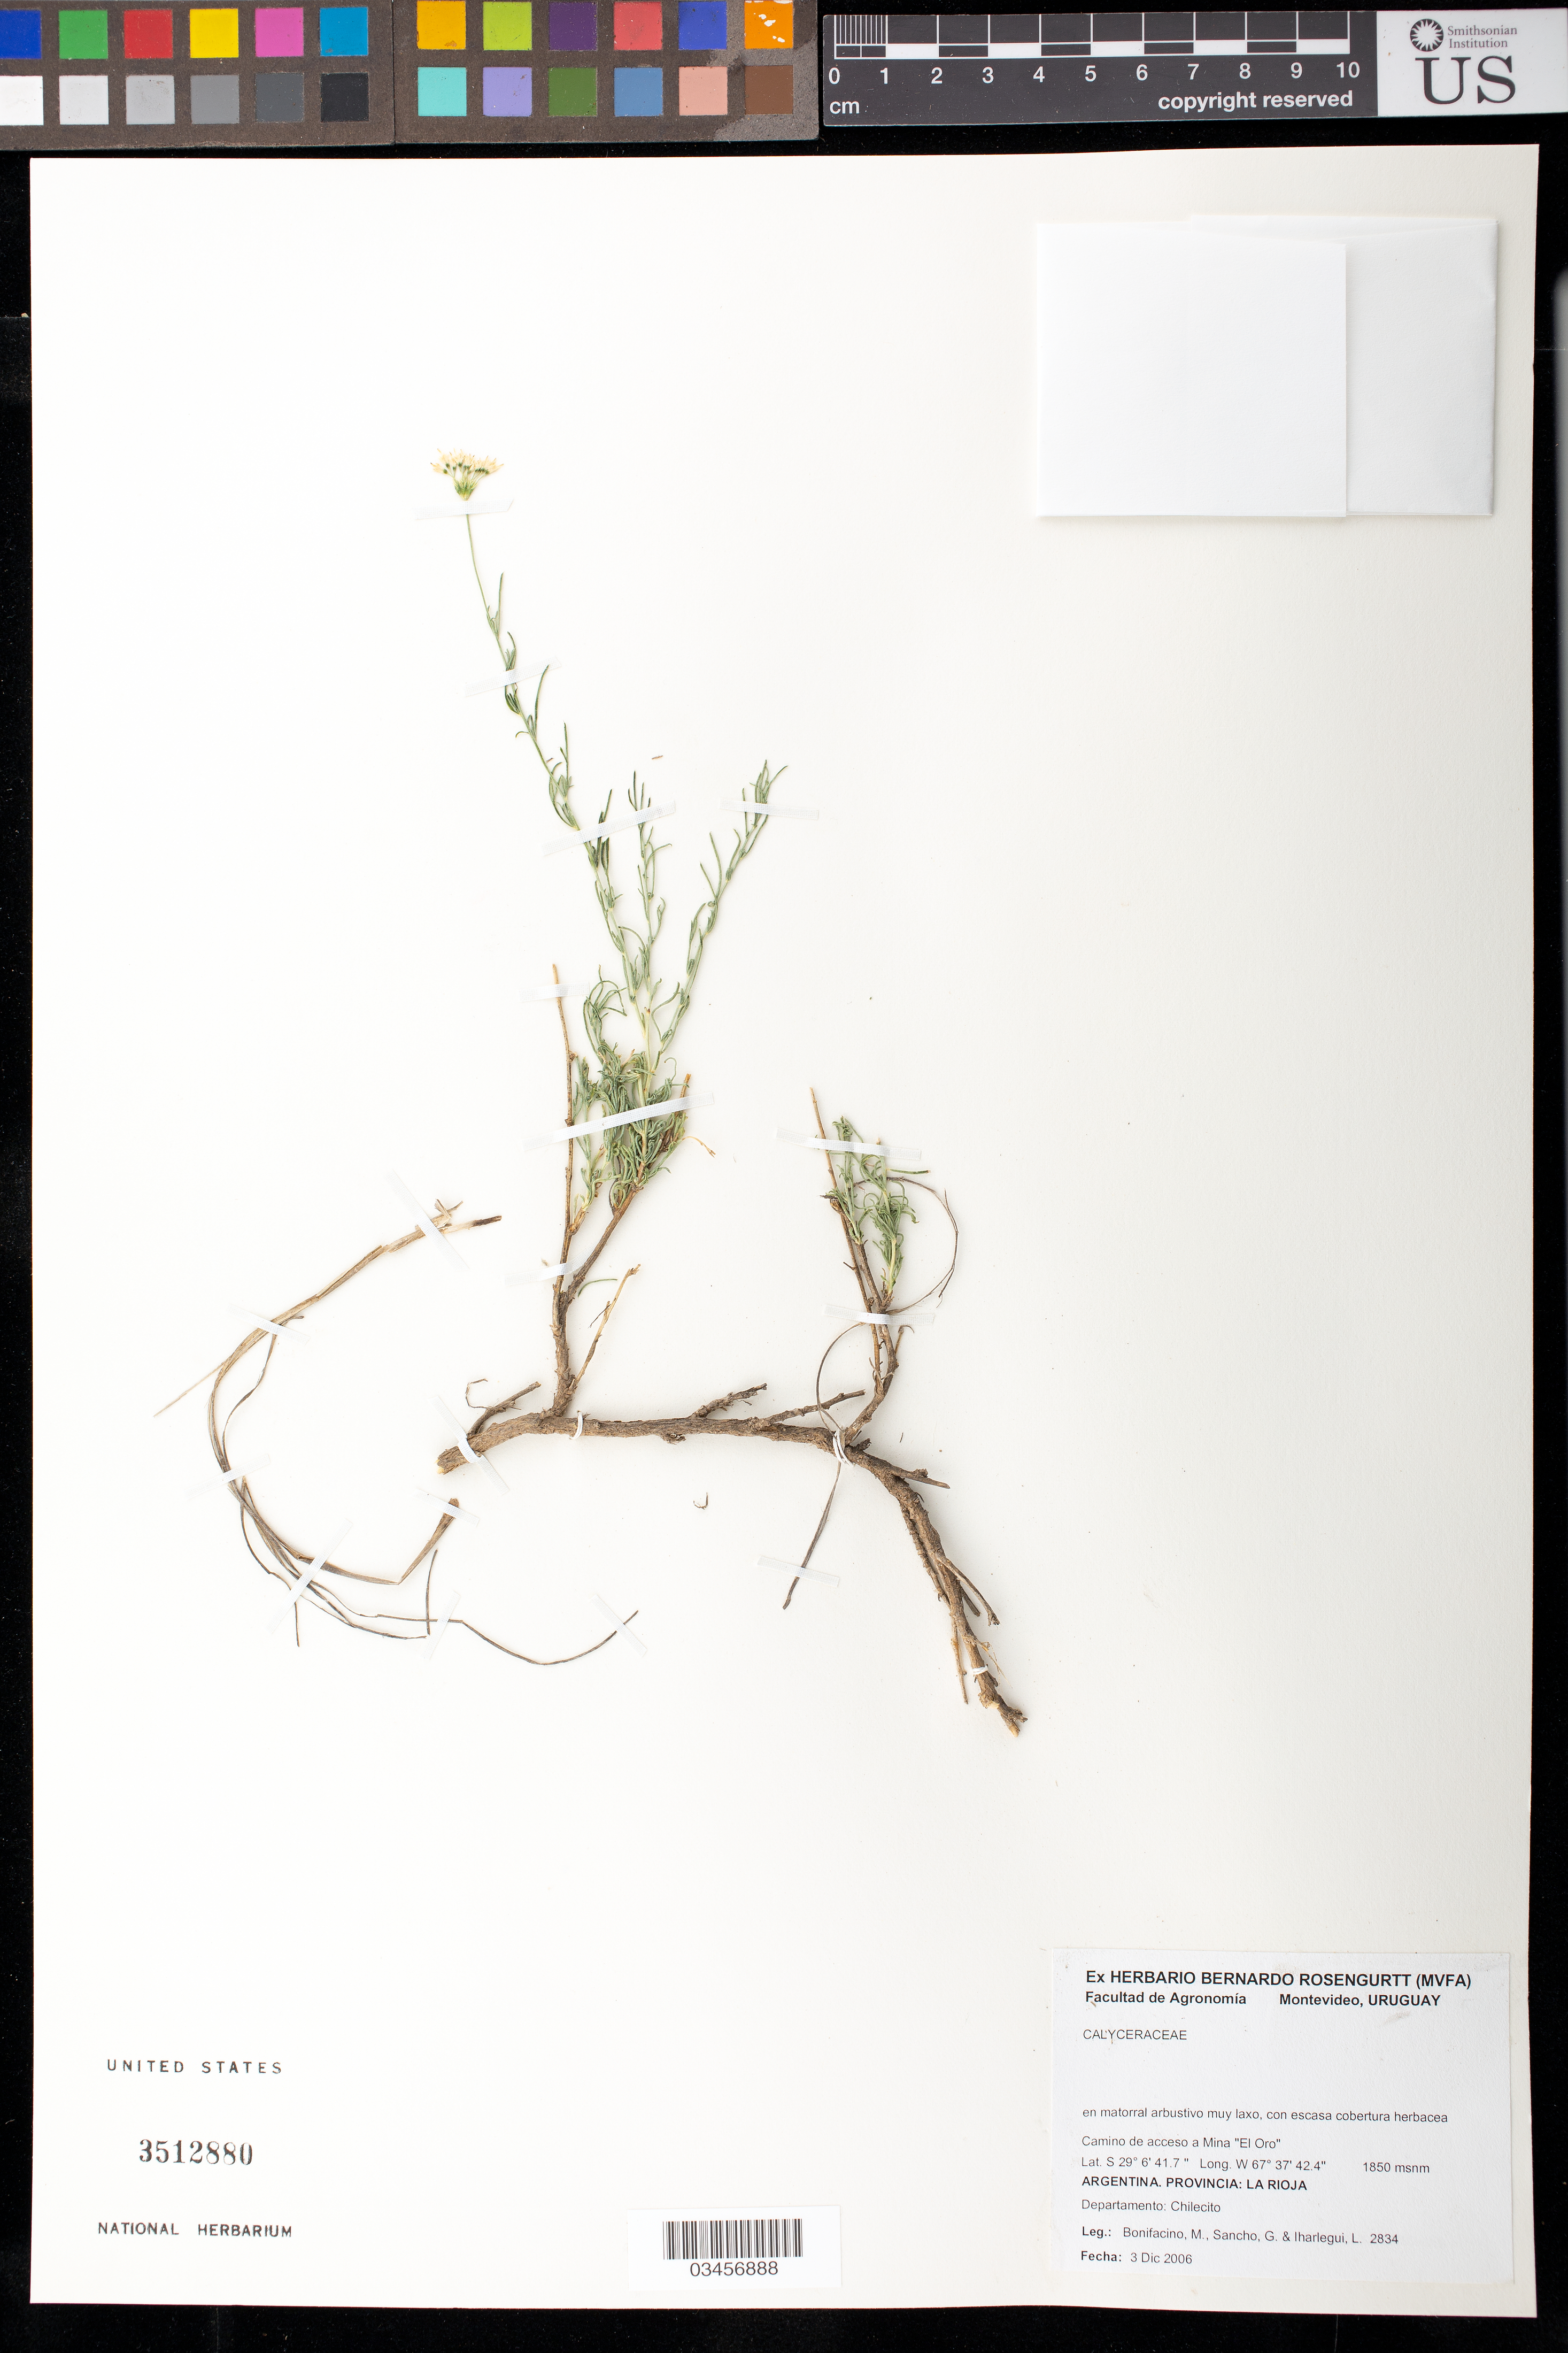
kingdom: Plantae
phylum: Tracheophyta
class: Magnoliopsida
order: Asterales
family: Calyceraceae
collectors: M. Bonifacino, G. Sancho & L. Iharlegui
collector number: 2834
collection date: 2006-12-03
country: Argentina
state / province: La Rioja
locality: Departamento Chilecito. Camino de acceso a Mina "El Oro"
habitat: En matorral arbustivo muy laxo, con escasa cobertura herbacea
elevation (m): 1850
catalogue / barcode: US 3512880